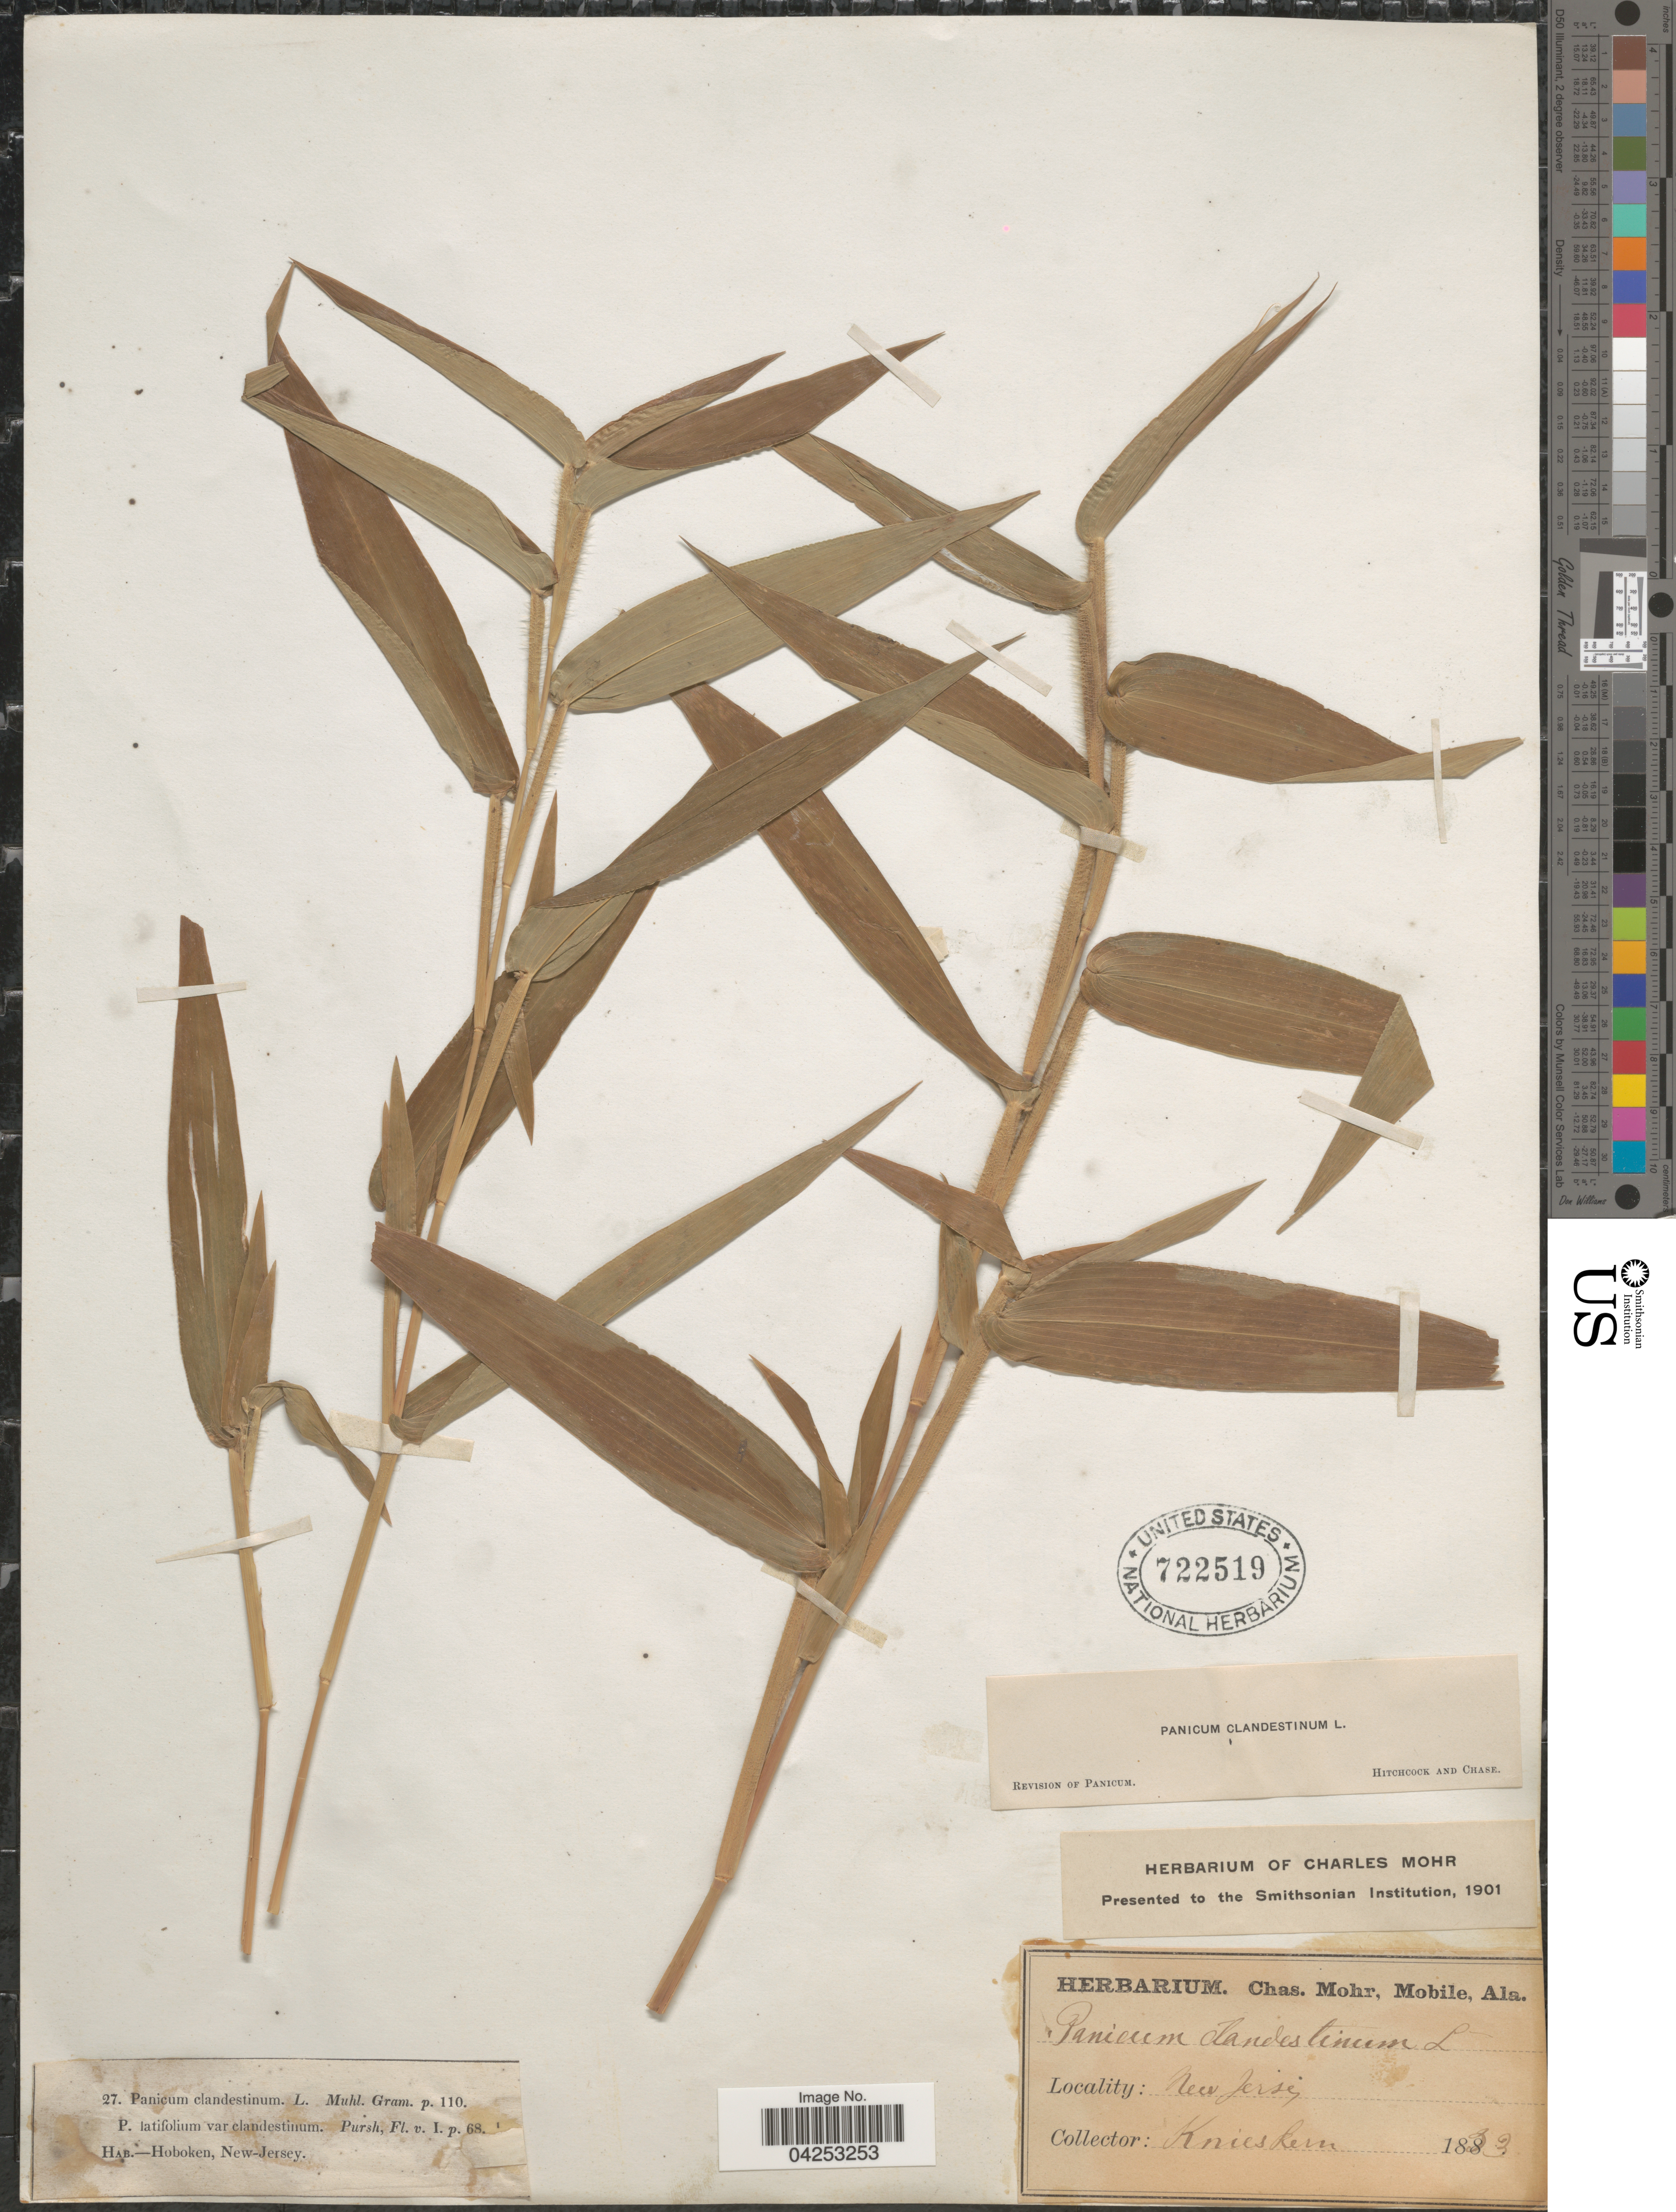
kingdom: Plantae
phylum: Tracheophyta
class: Liliopsida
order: Poales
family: Poaceae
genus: Dichanthelium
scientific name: Dichanthelium clandestinum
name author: (L.) Gould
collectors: Knieskern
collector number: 27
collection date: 1893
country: United States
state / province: New Jersey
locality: Hoboken.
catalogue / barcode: US 722519